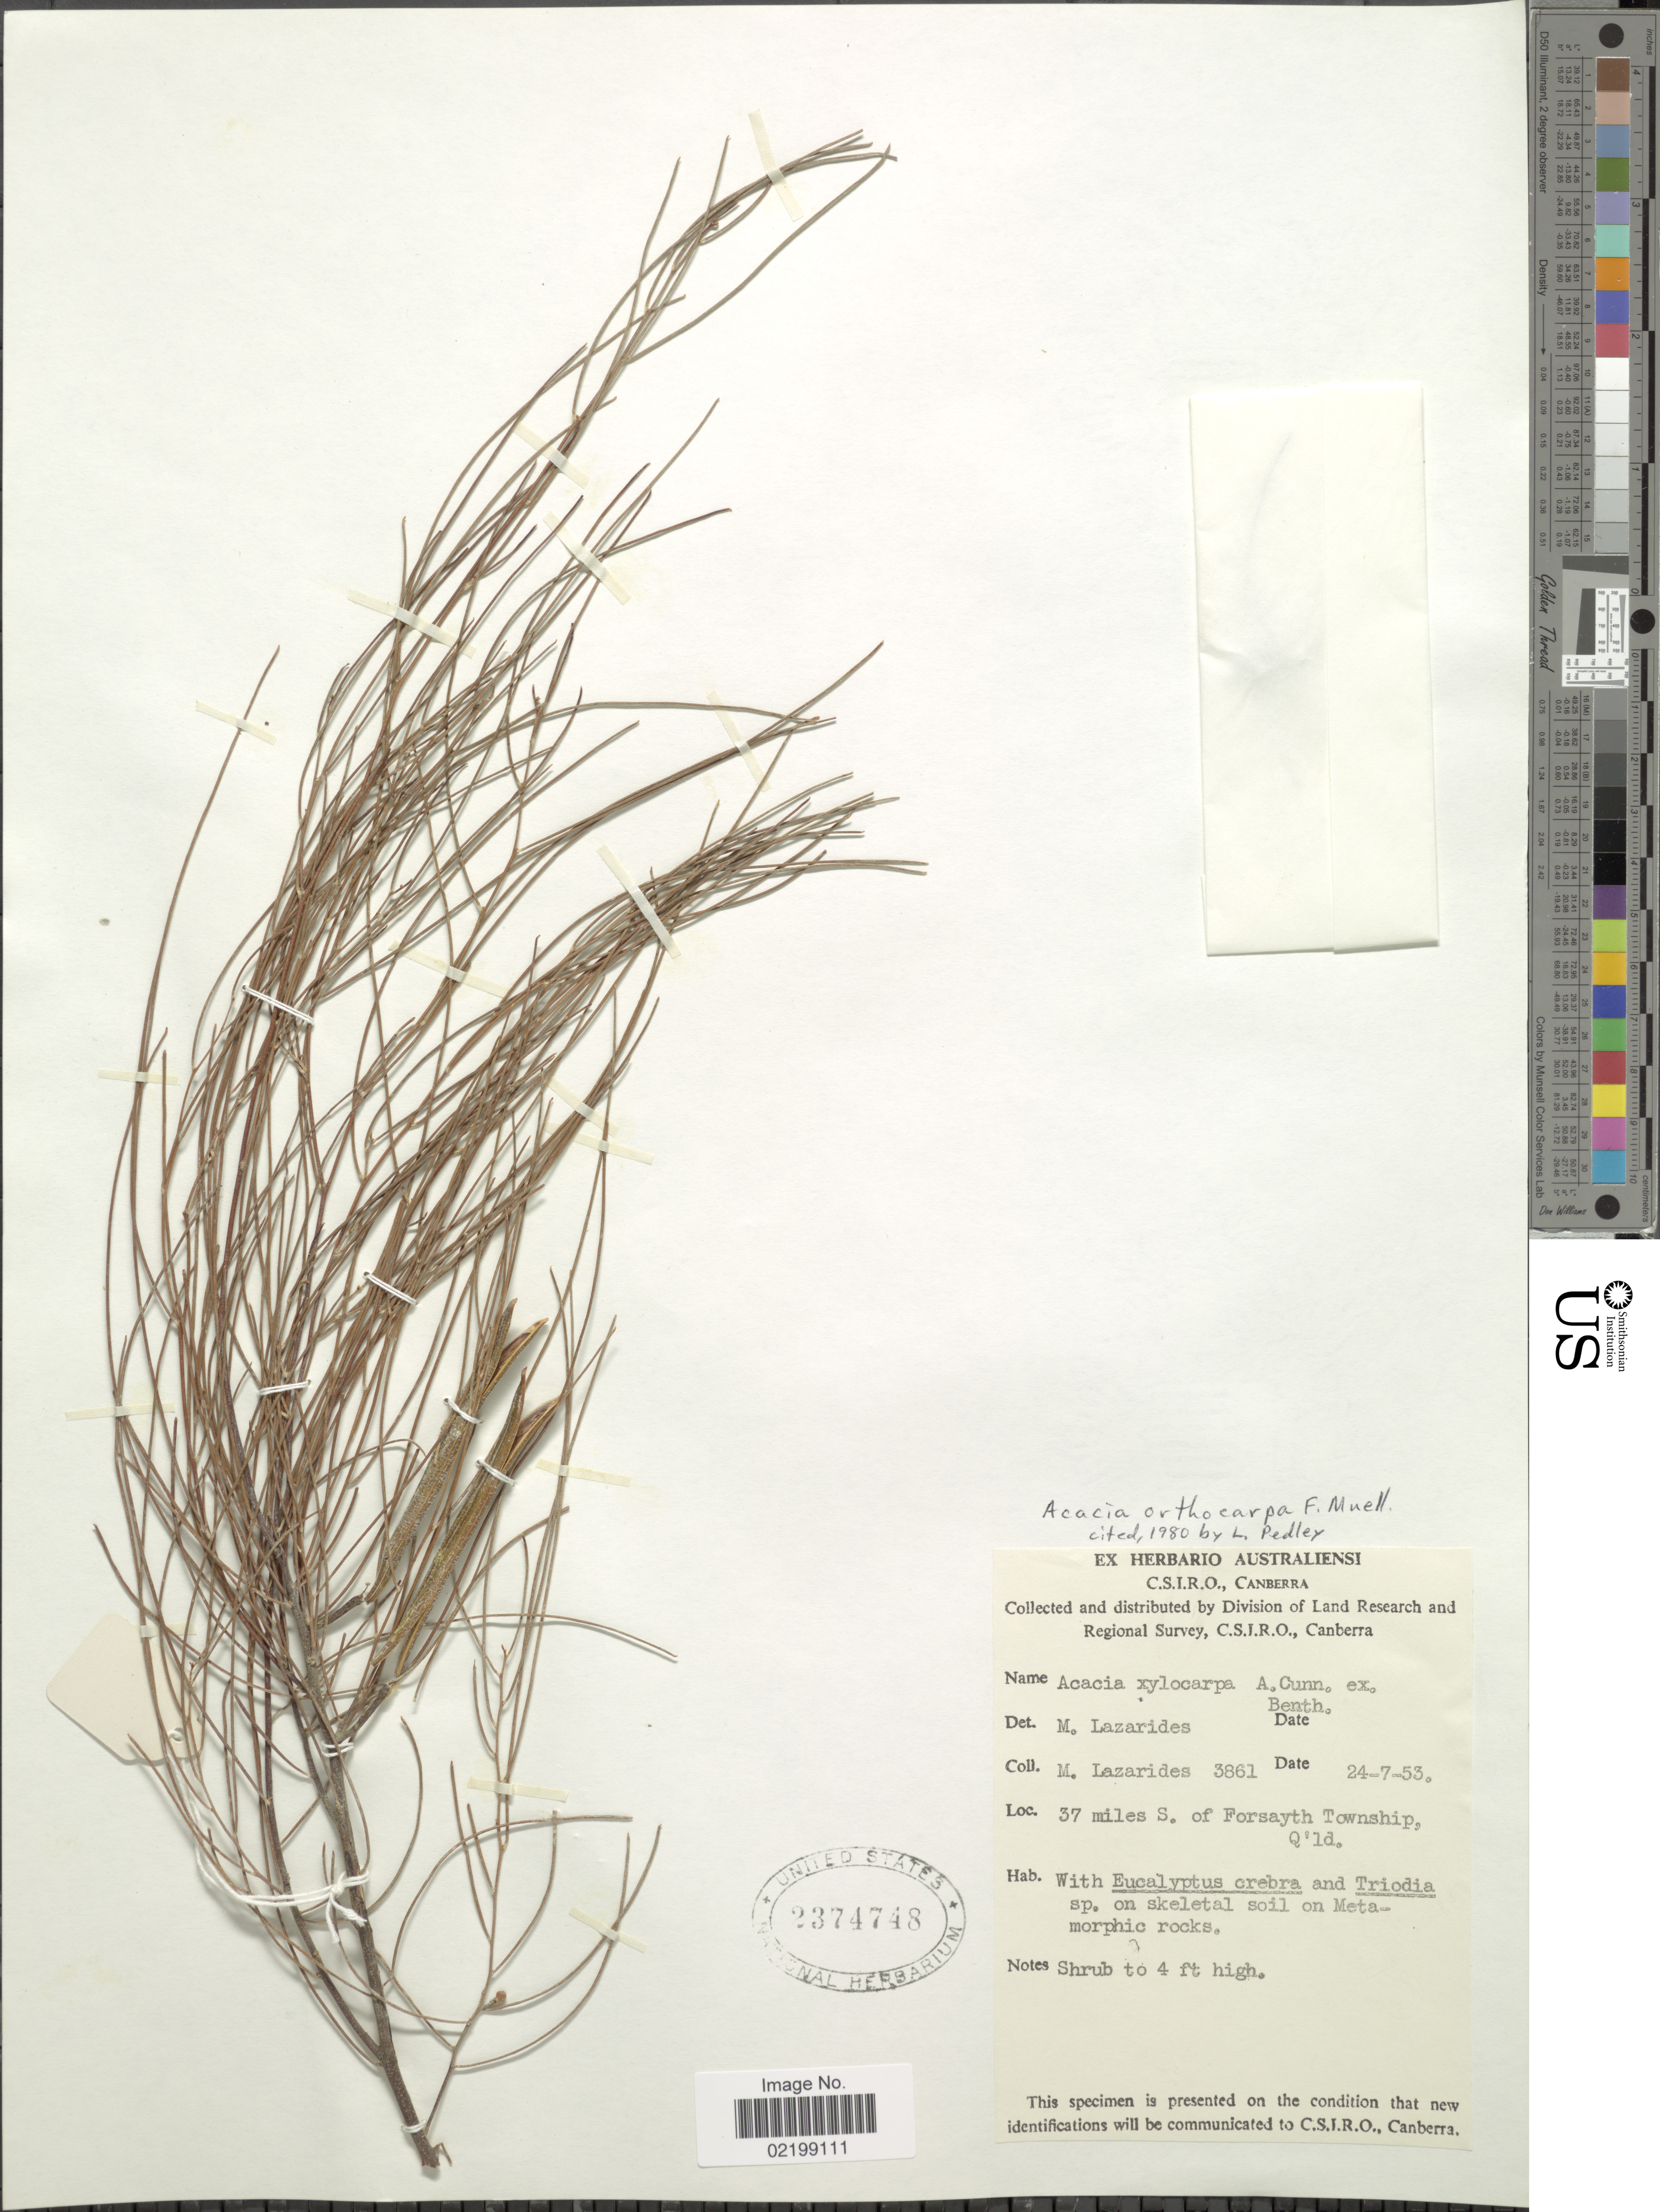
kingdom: Plantae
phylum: Tracheophyta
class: Magnoliopsida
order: Fabales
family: Fabaceae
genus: Acacia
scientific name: Acacia orthocarpa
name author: F. Muell.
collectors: M. Lazarides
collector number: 3861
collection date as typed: Transcribed d/m/y: 24/7/53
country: Australia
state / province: Queensland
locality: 37 miles S. of Forsayth Township, on Meta-morphic rocks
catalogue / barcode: US 2374748